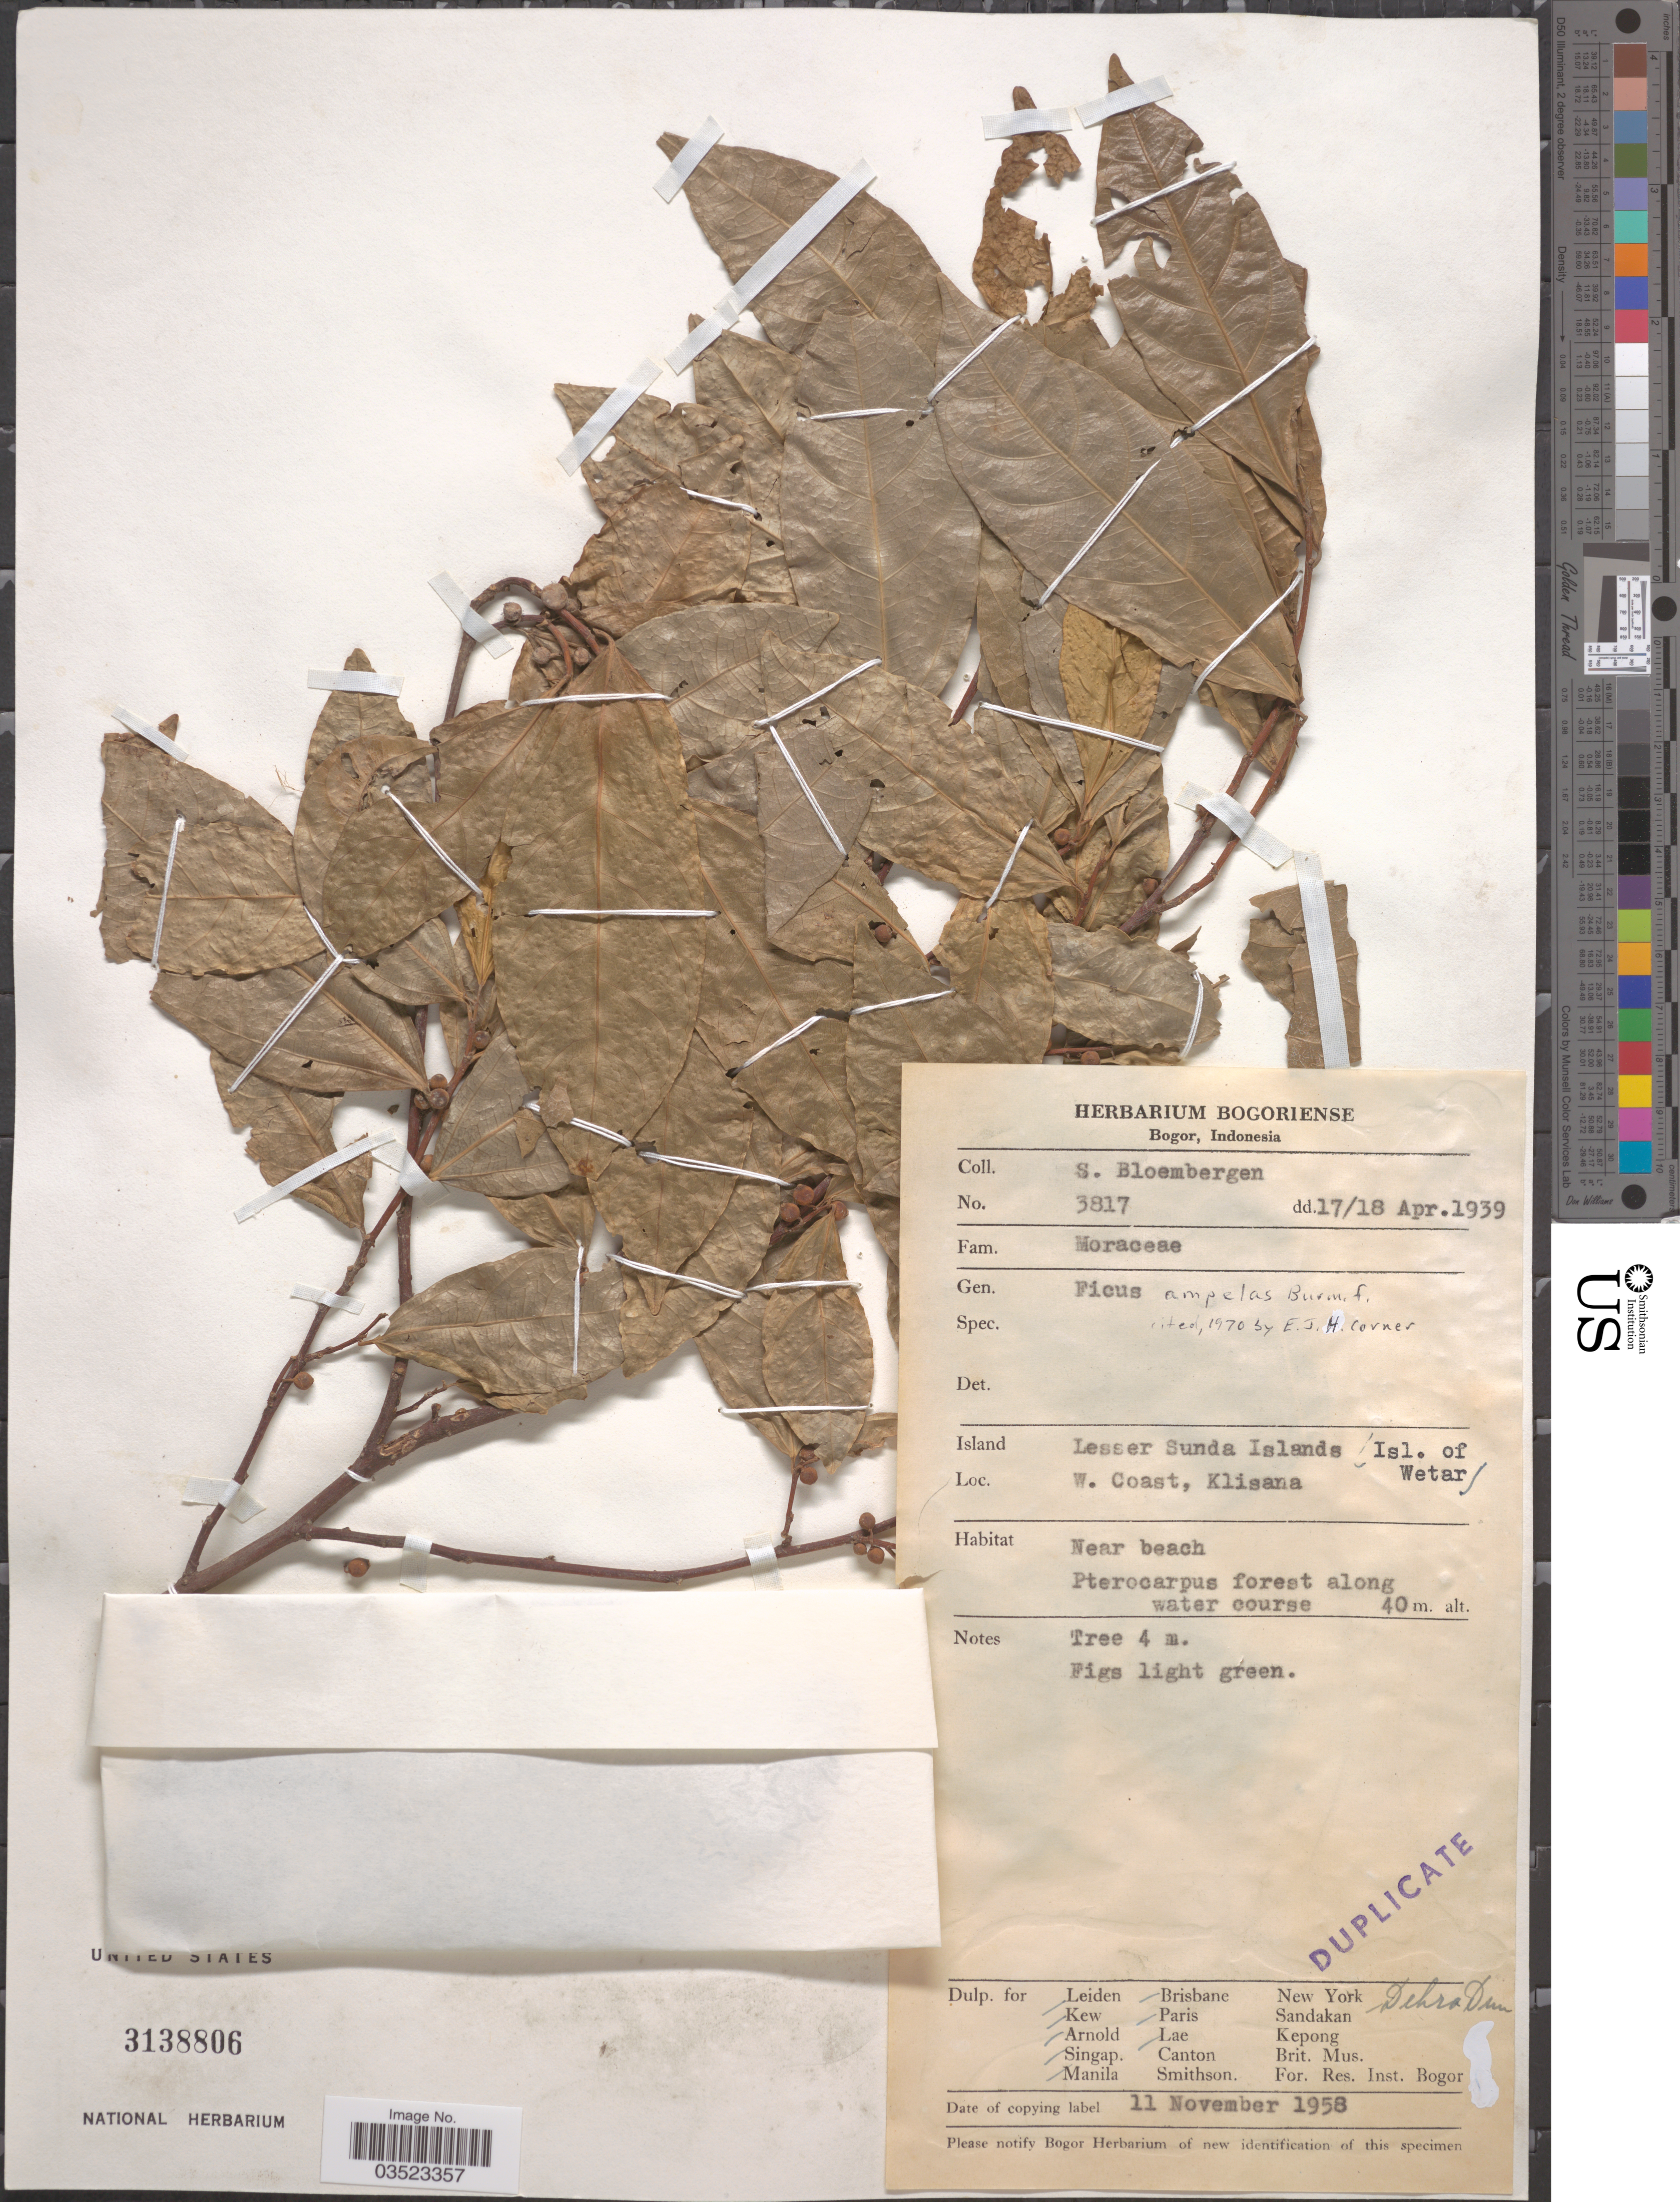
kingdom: Plantae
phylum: Tracheophyta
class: Magnoliopsida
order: Rosales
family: Moraceae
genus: Ficus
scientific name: Ficus ampelos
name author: Burm. f.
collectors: S. Bloembergen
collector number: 3817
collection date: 1939-04-17/1939-04-18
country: Indonesia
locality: Island Lesser Sunda Islands (Isl. of Wetar). W. Coast, Klisana.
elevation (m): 40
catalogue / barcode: US 3138806